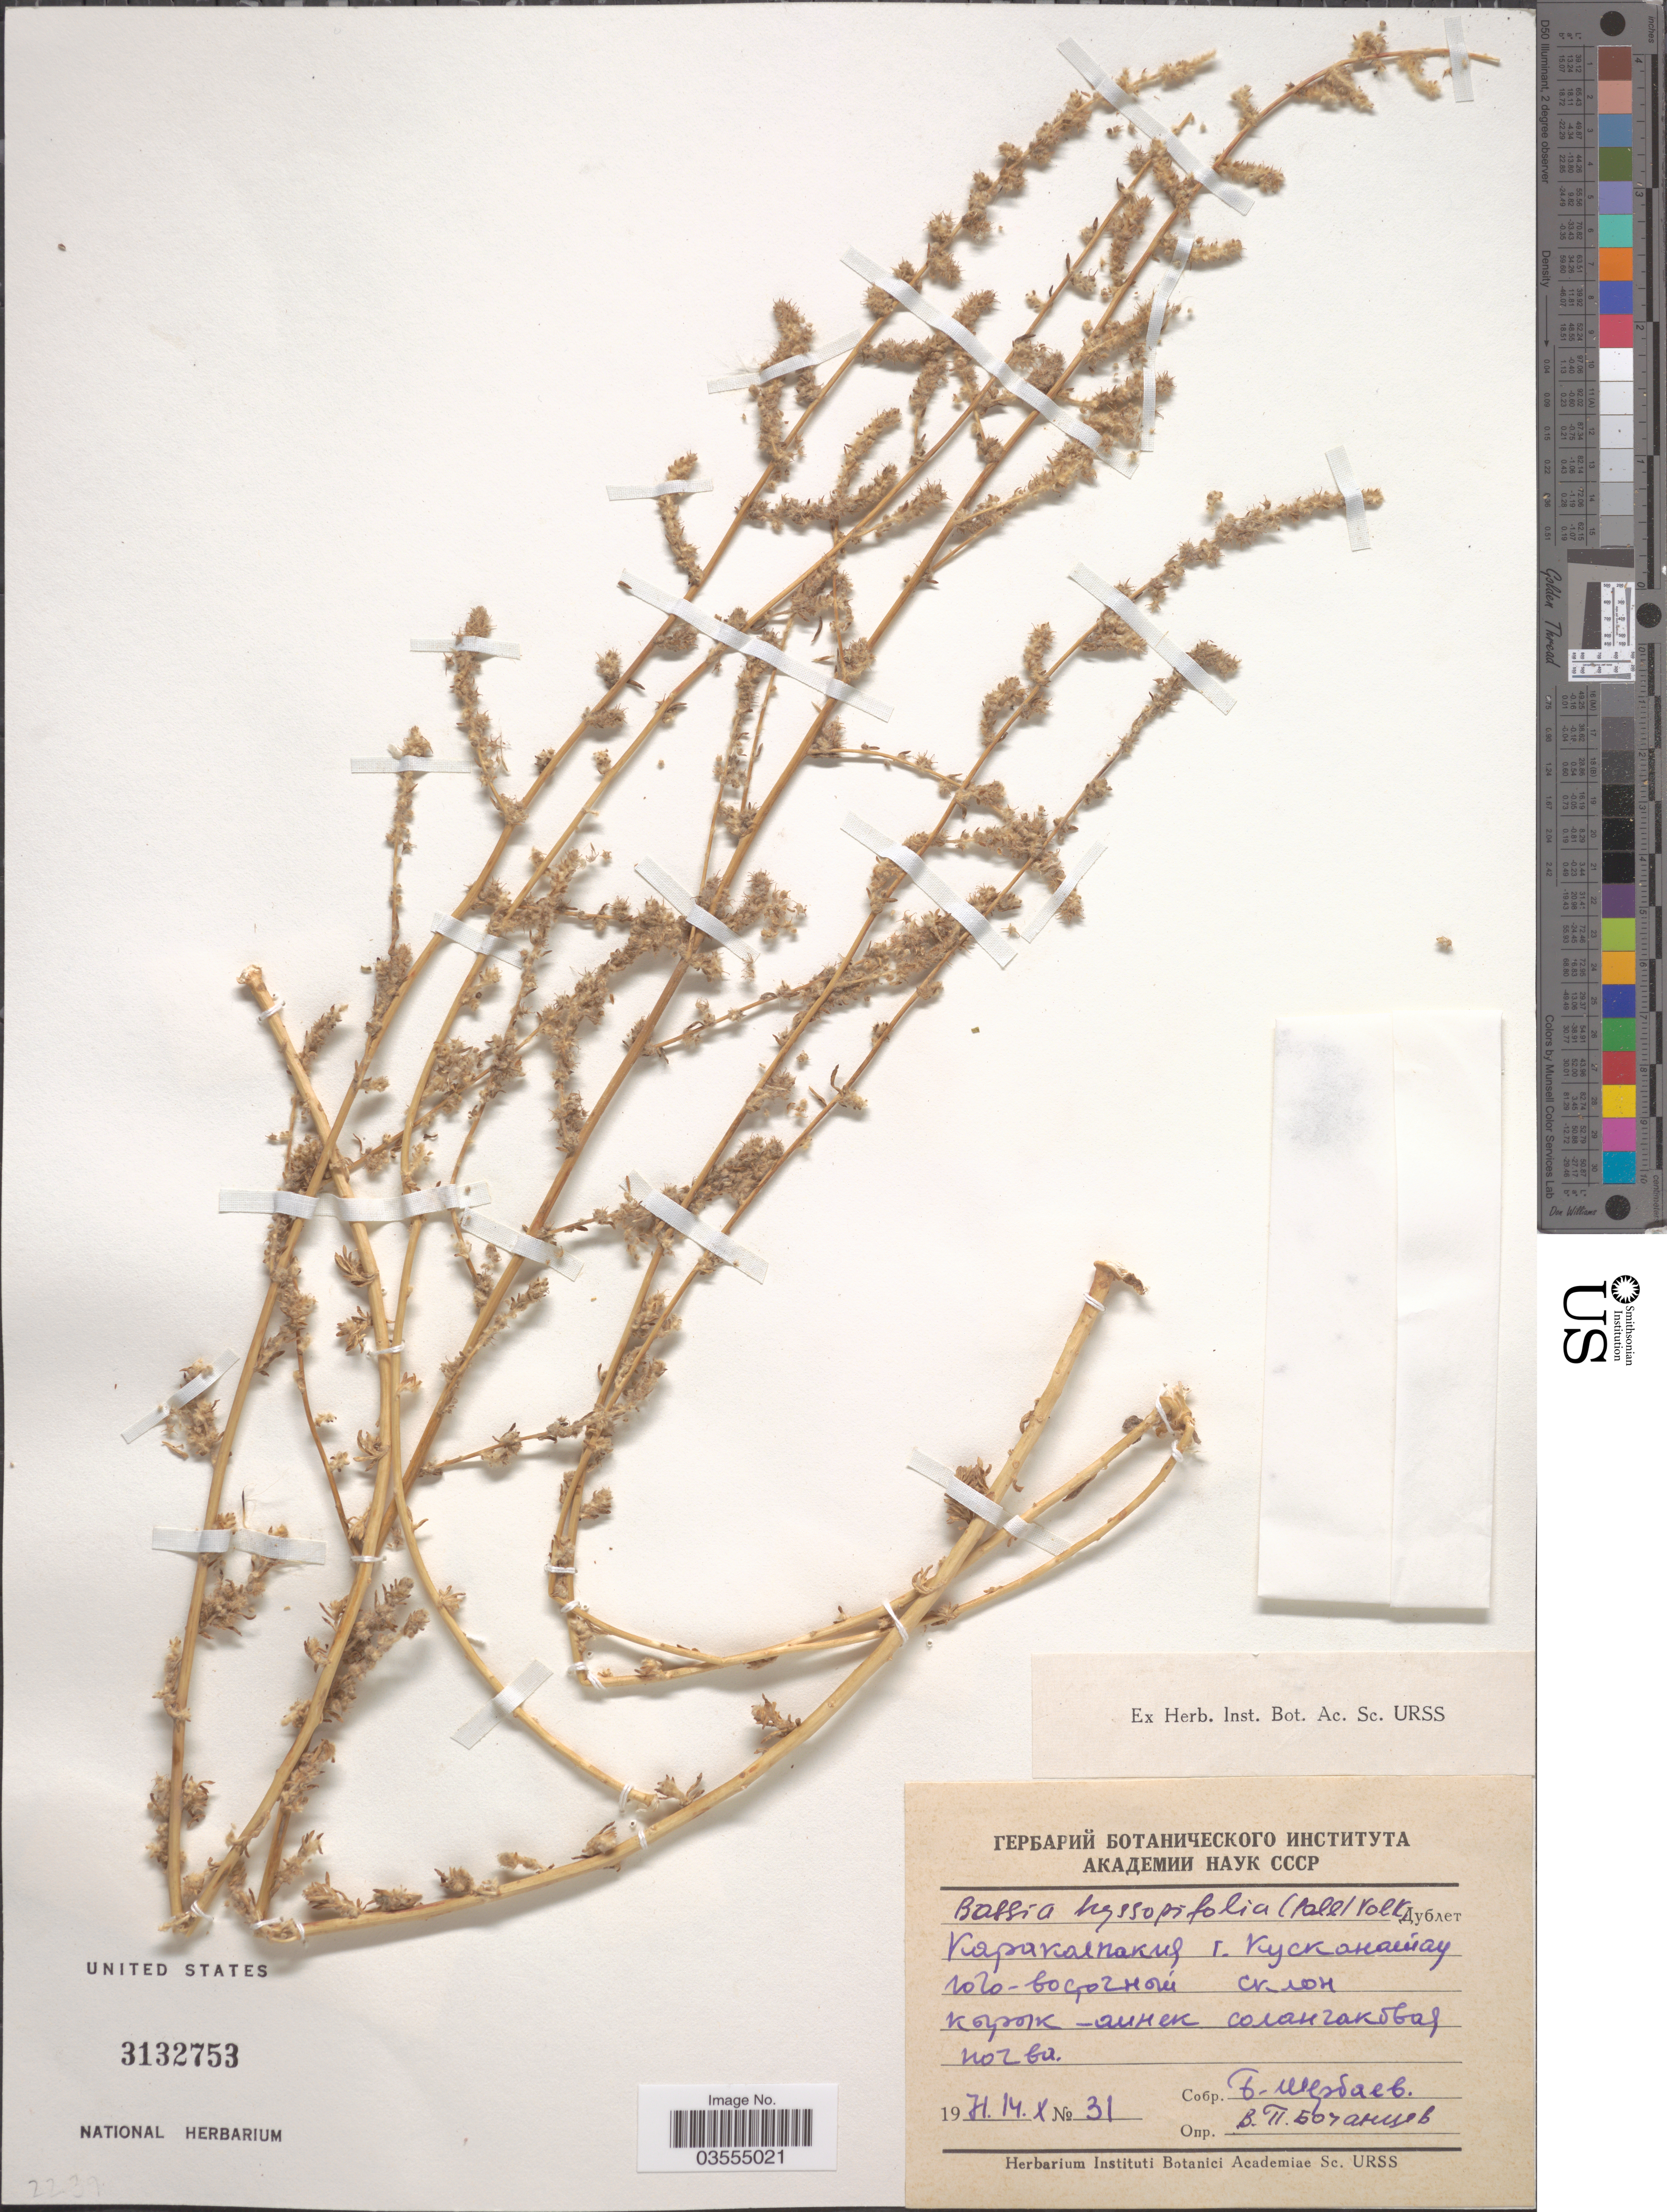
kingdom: Plantae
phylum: Tracheophyta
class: Magnoliopsida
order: Caryophyllales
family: Amaranthaceae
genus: Bassia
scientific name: Bassia hyssopifolia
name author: (Pall.) Kuntze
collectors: B. Scherbaev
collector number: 31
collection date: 1971-10-14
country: Uzbekistan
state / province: Qoraqalpog'iston Republikasi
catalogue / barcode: US 3132753